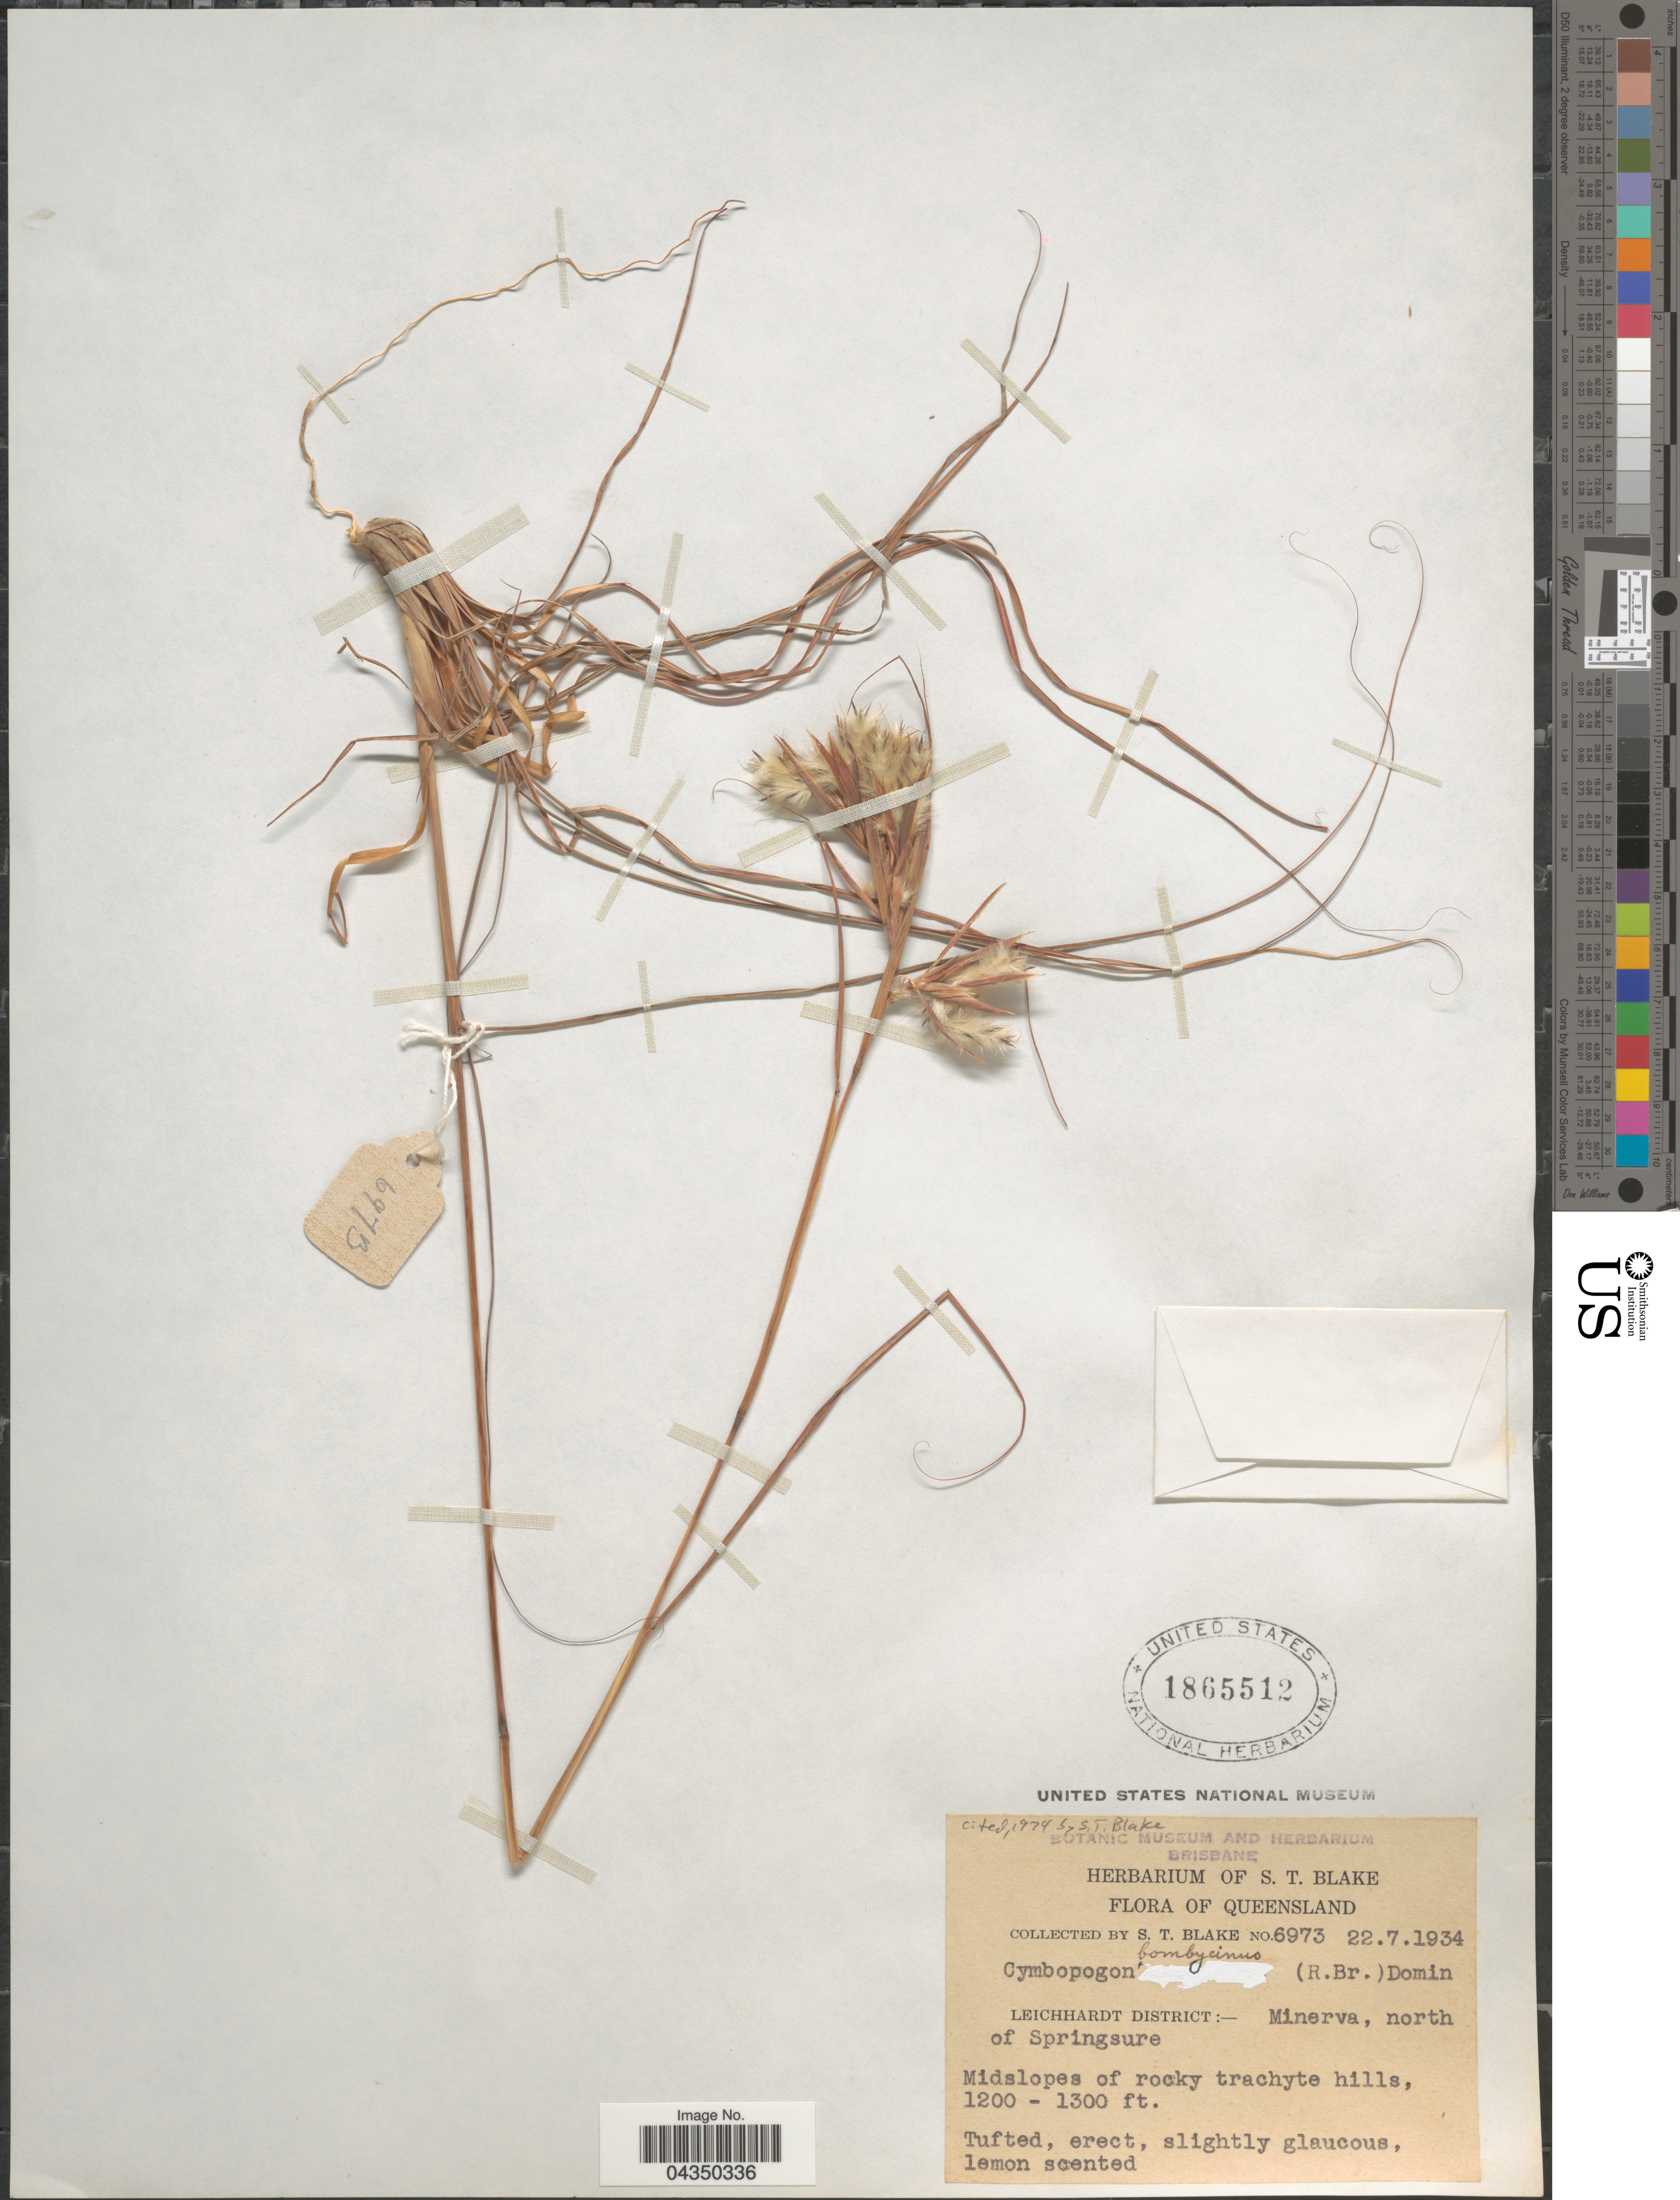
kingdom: Plantae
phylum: Tracheophyta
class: Liliopsida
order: Poales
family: Poaceae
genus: Cymbopogon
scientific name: Cymbopogon bombycinus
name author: A. Camus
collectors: S. T. Blake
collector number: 6973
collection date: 1934-07-22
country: Australia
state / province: Queensland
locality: Leichhardt District: Minerva, north of Springsure. Midslopes of rocky trachyte hills.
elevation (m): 366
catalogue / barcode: US 1865512